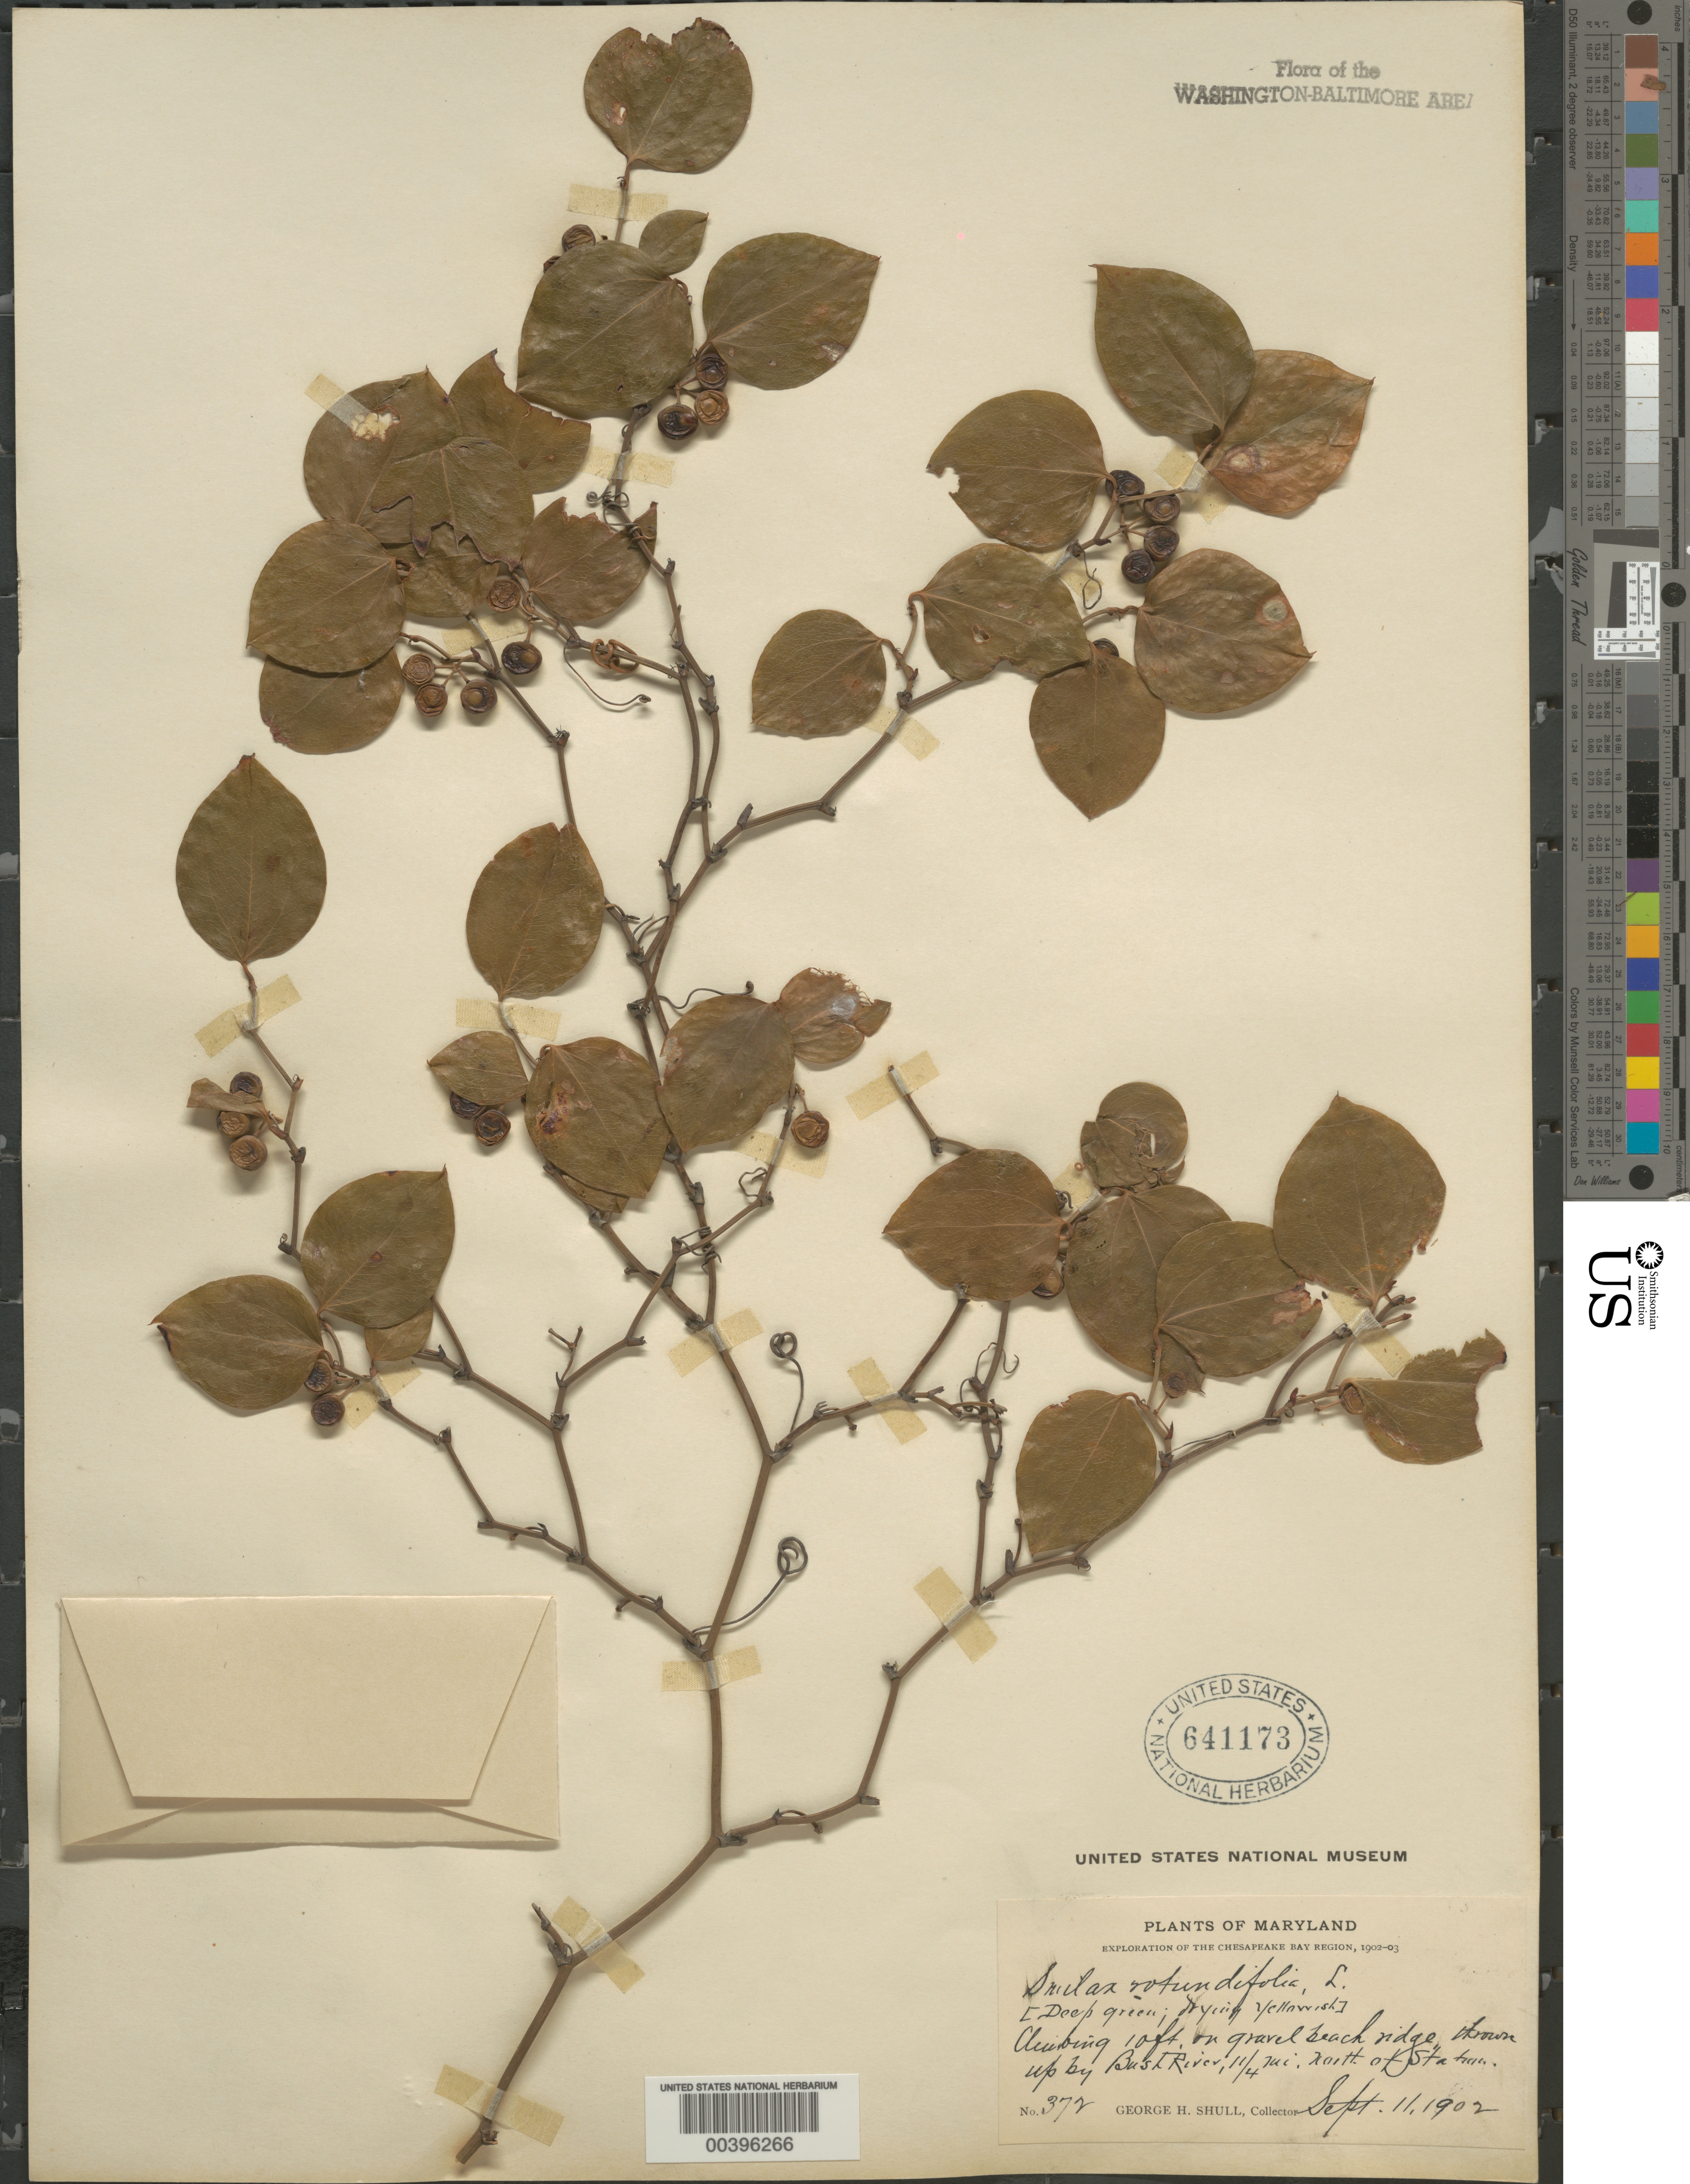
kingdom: Plantae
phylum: Tracheophyta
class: Liliopsida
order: Liliales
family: Smilacaceae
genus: Smilax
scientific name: Smilax rotundifolia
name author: L.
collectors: G. H. Shull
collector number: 372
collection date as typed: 11 Sep 1902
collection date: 1902-09-11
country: United States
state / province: Maryland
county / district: Harford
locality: Bush River, north of Station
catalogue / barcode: US 641173